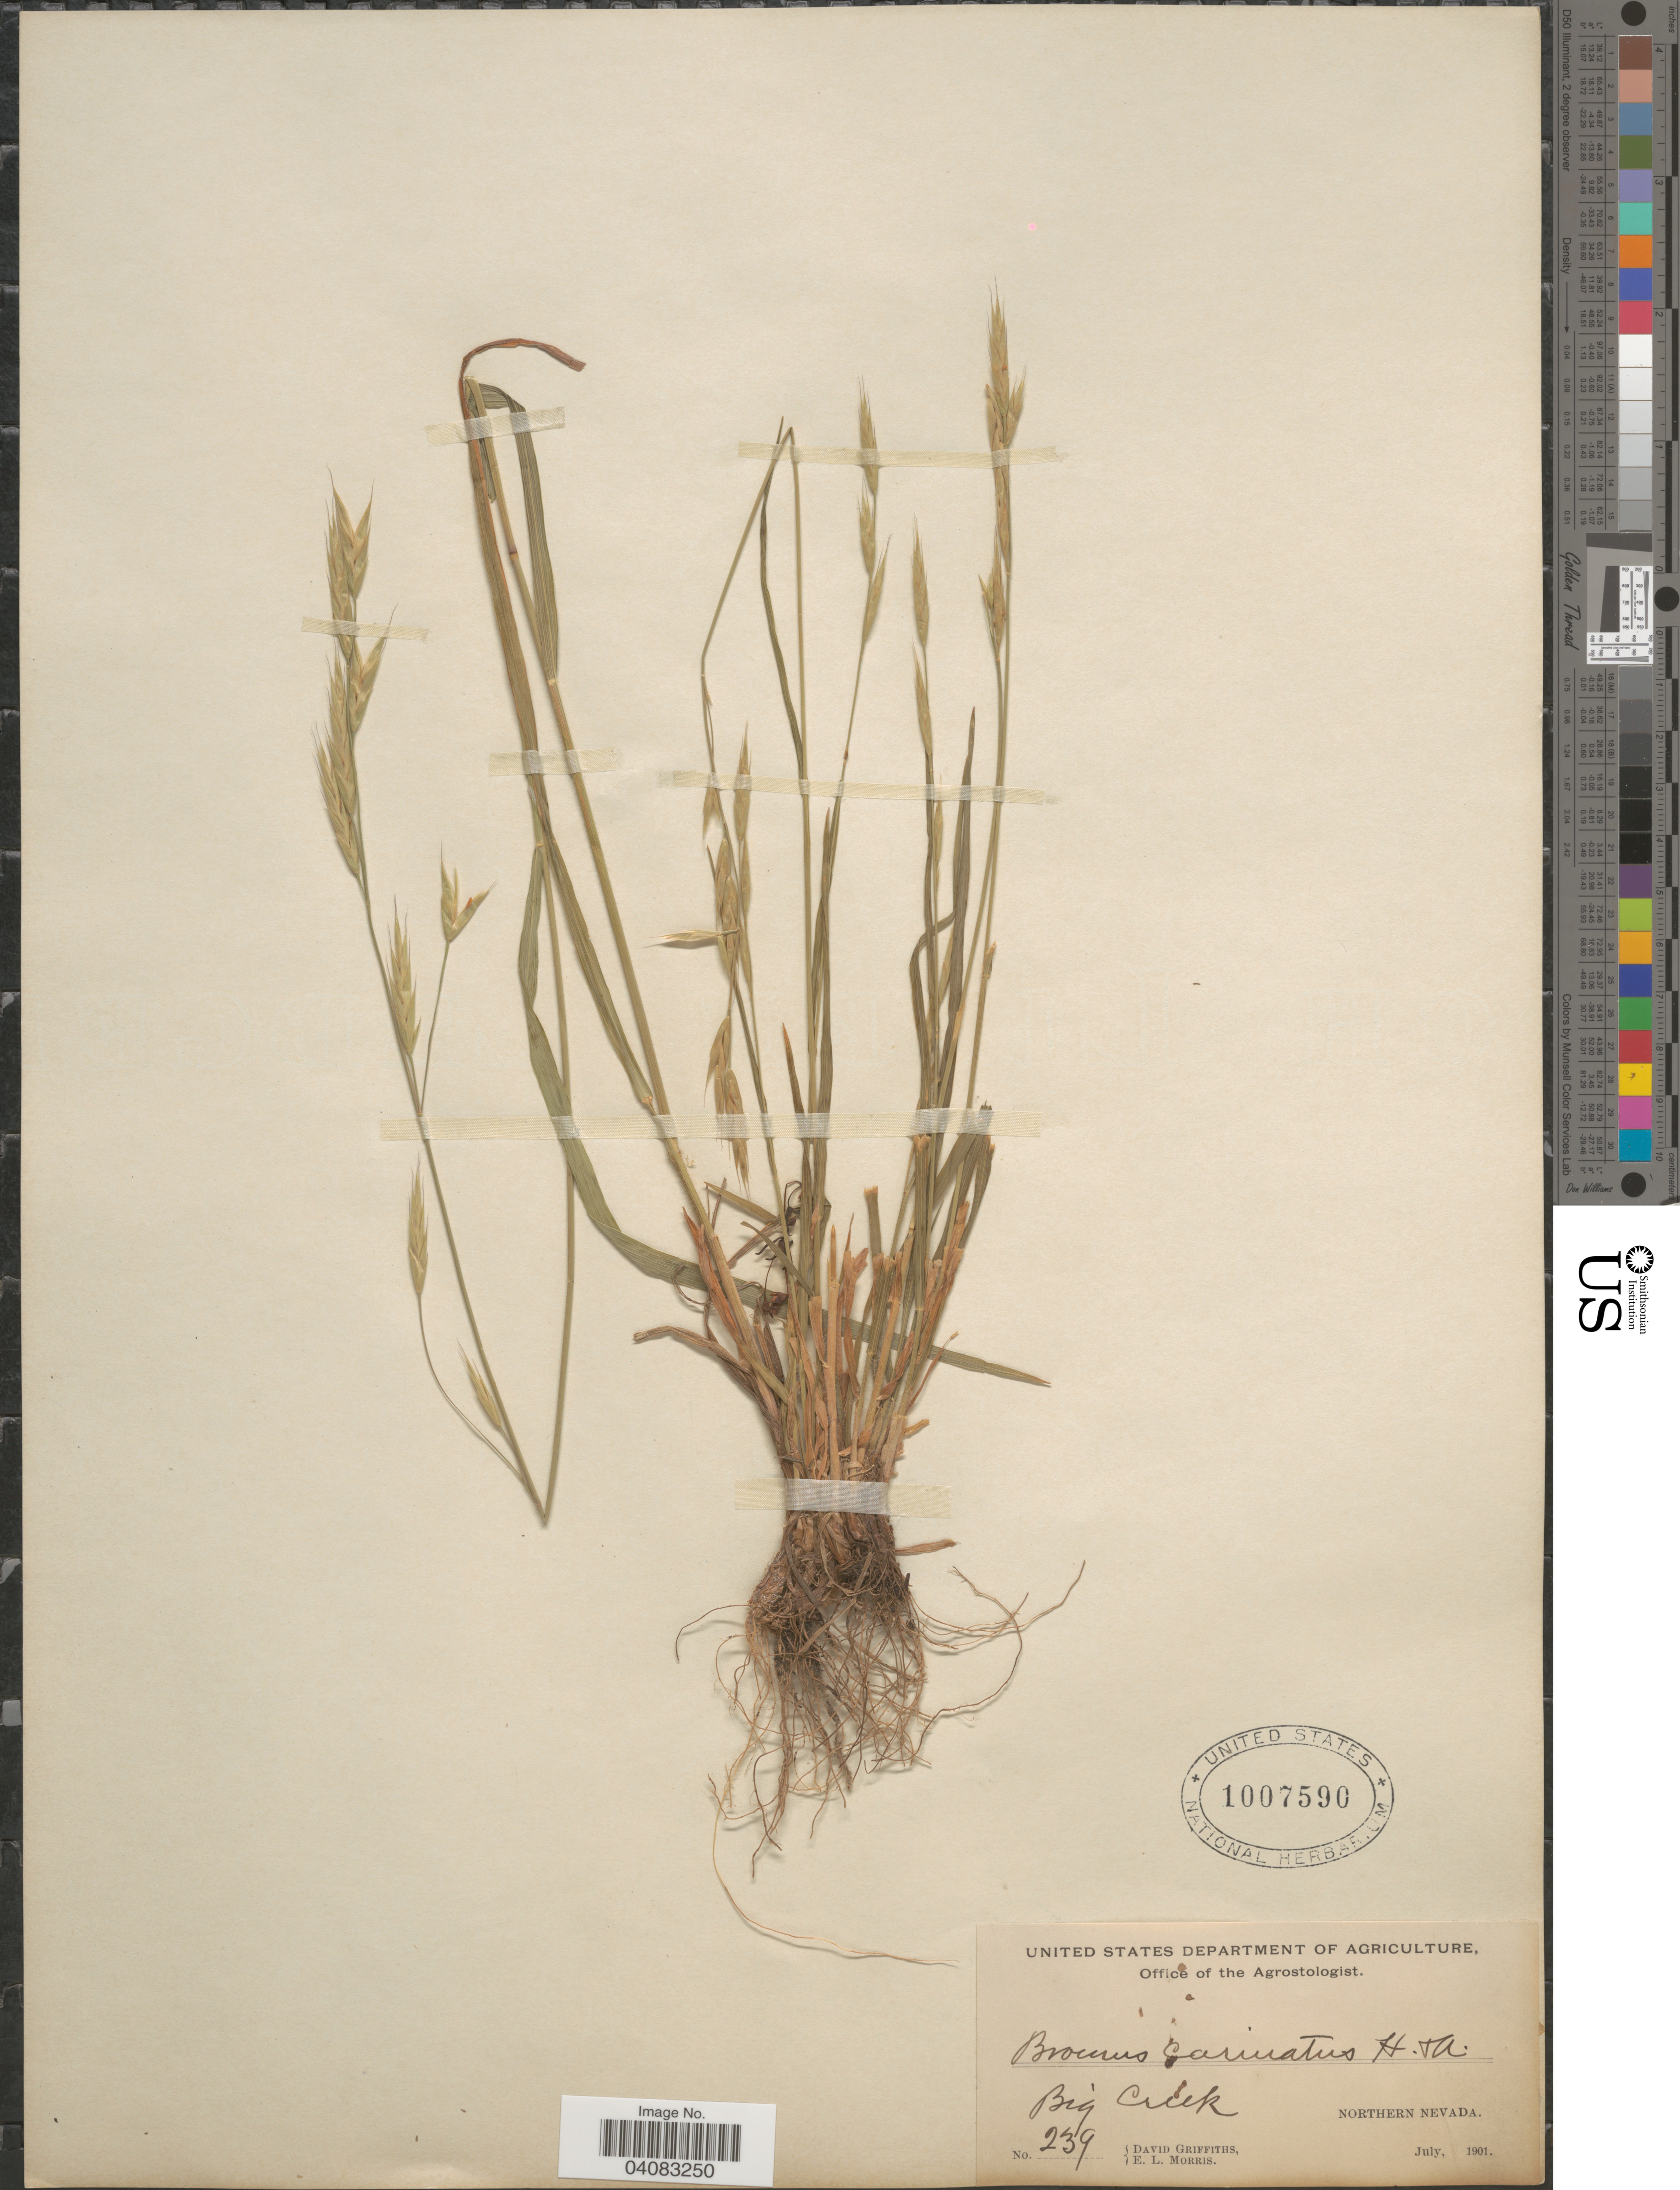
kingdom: Plantae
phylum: Tracheophyta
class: Liliopsida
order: Poales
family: Poaceae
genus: Bromus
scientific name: Bromus marginatus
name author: Nees ex Steud.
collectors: D. Griffiths & E. Morris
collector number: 239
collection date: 1901-07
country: United States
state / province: Nevada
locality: Big Creek. Northern Nevada.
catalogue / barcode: US 1007590